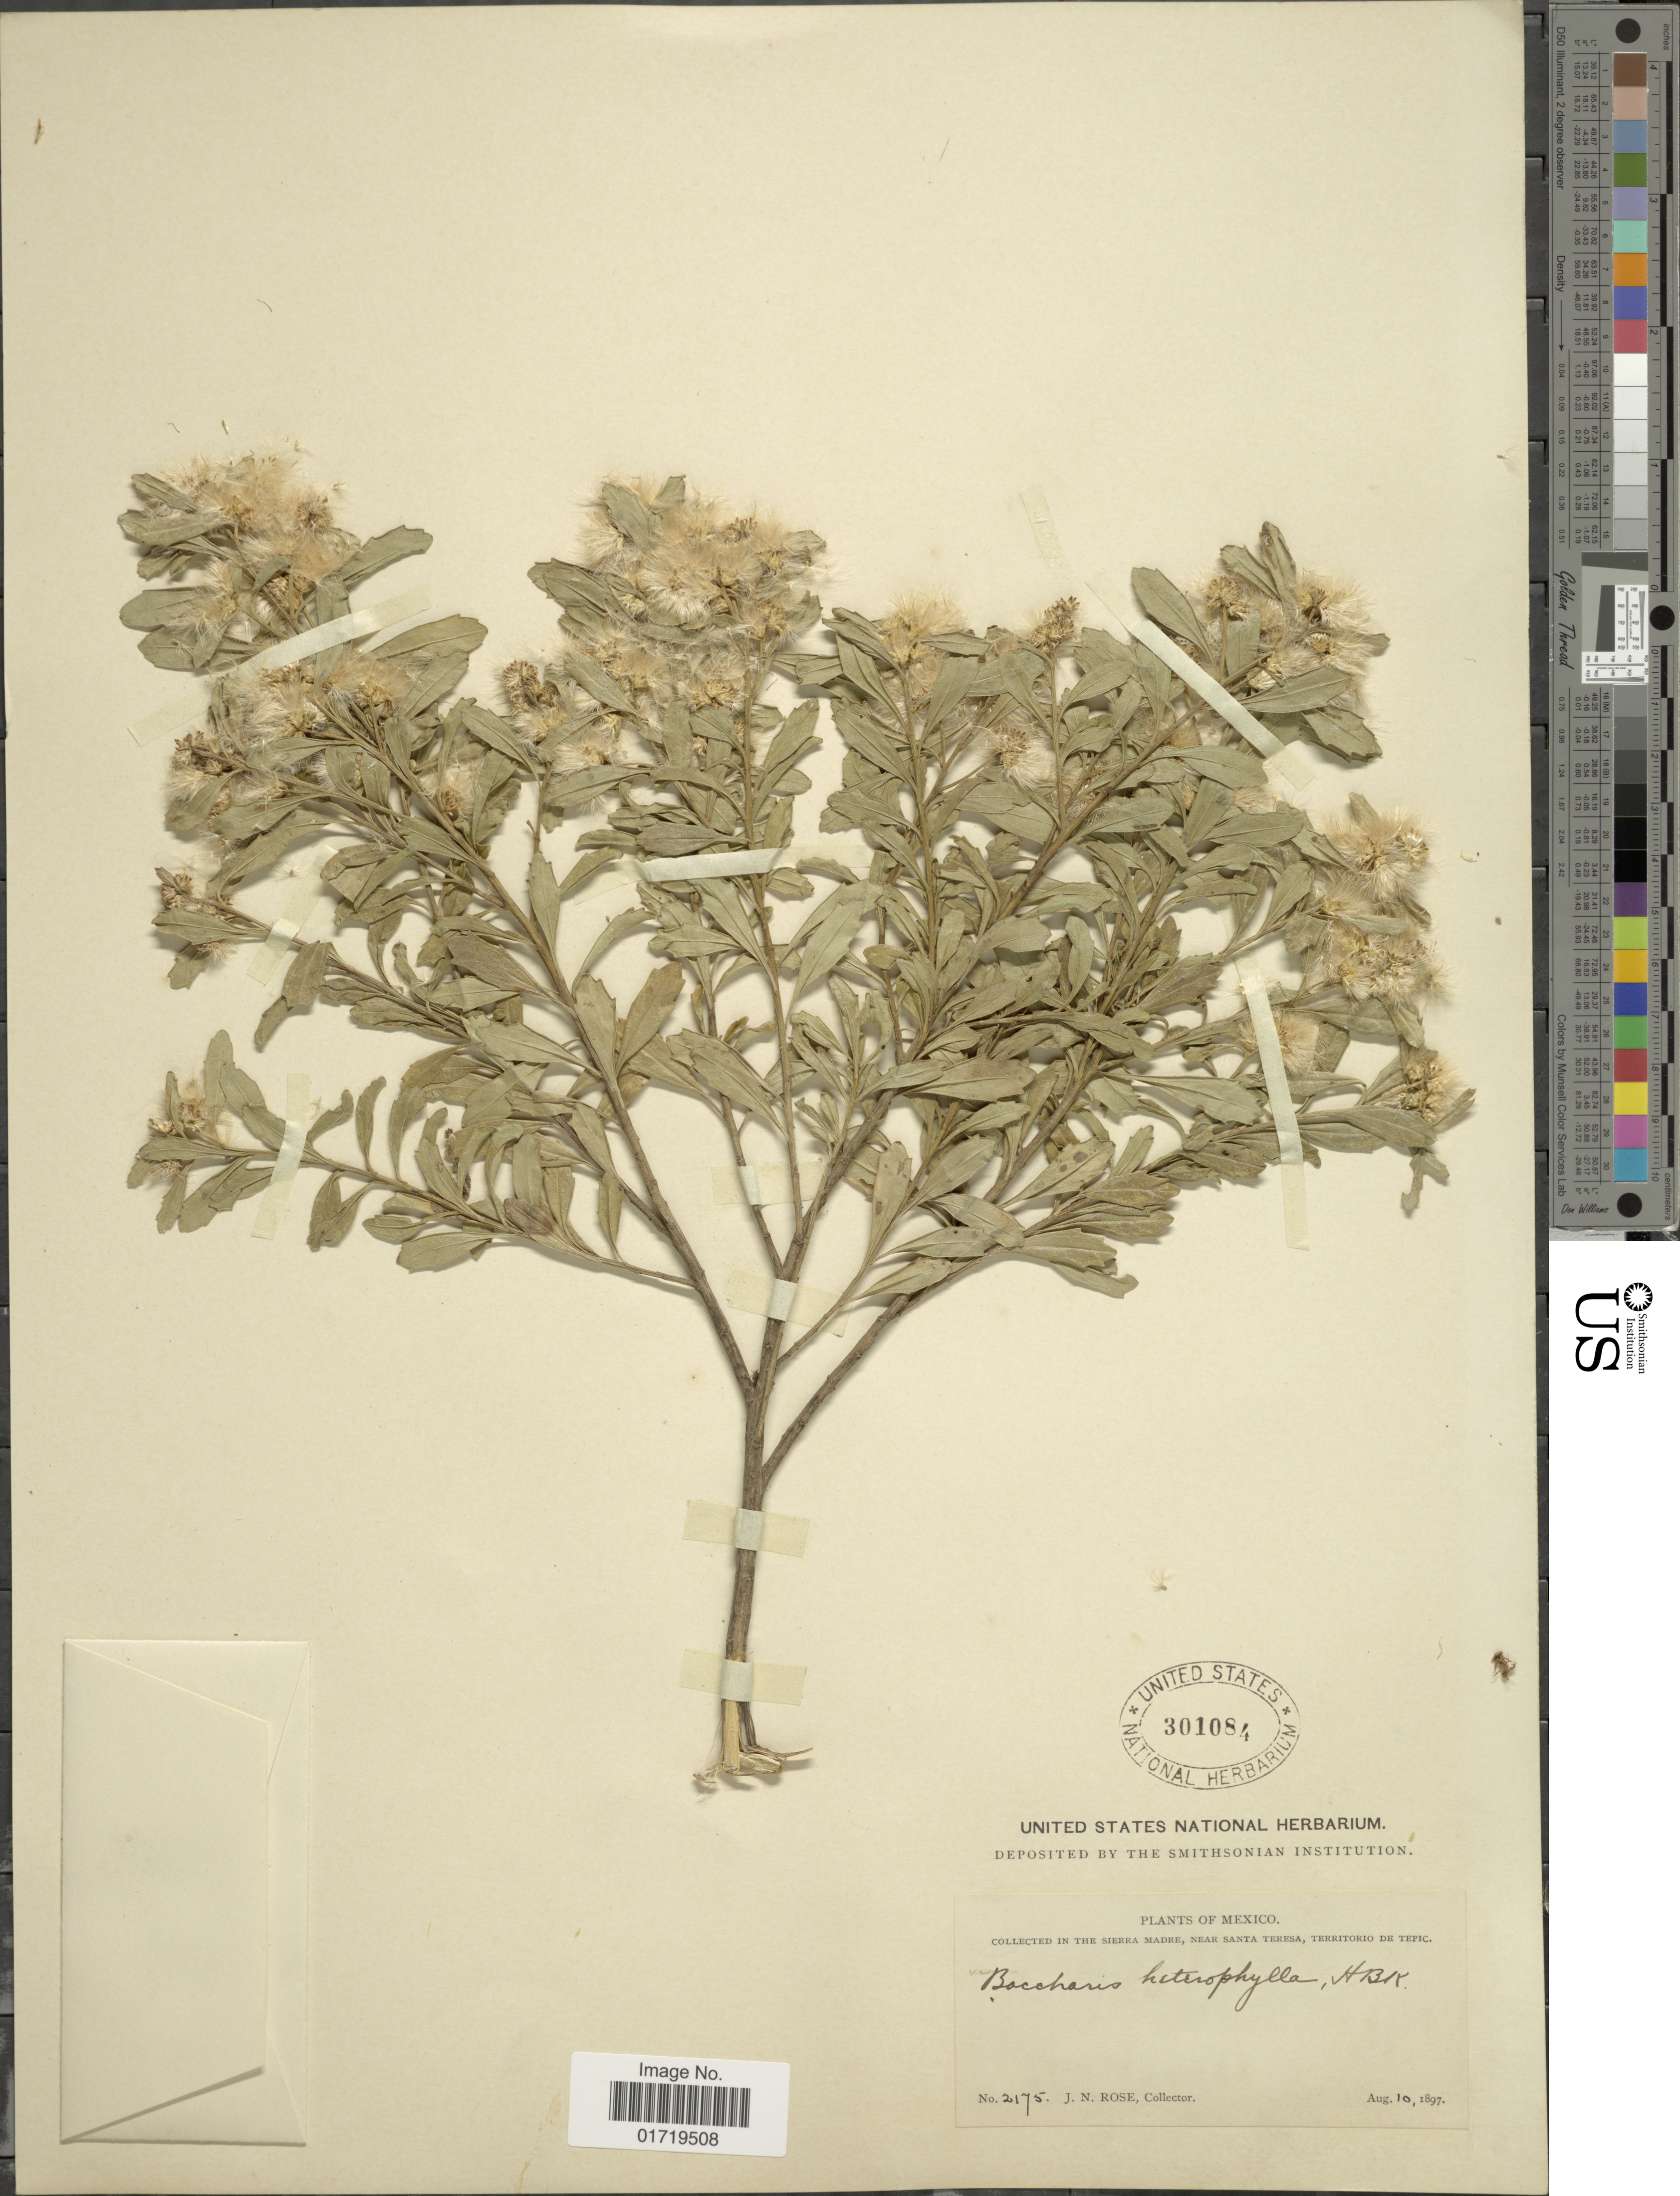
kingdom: Plantae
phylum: Tracheophyta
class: Magnoliopsida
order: Asterales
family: Asteraceae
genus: Baccharis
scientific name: Baccharis heterophylla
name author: Kunth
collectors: J. N. Rose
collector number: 2175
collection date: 1897-08-10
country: Mexico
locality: In the Sierra Madre, Near Santa Teresa, Territorio de Tepic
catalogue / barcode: US 301084